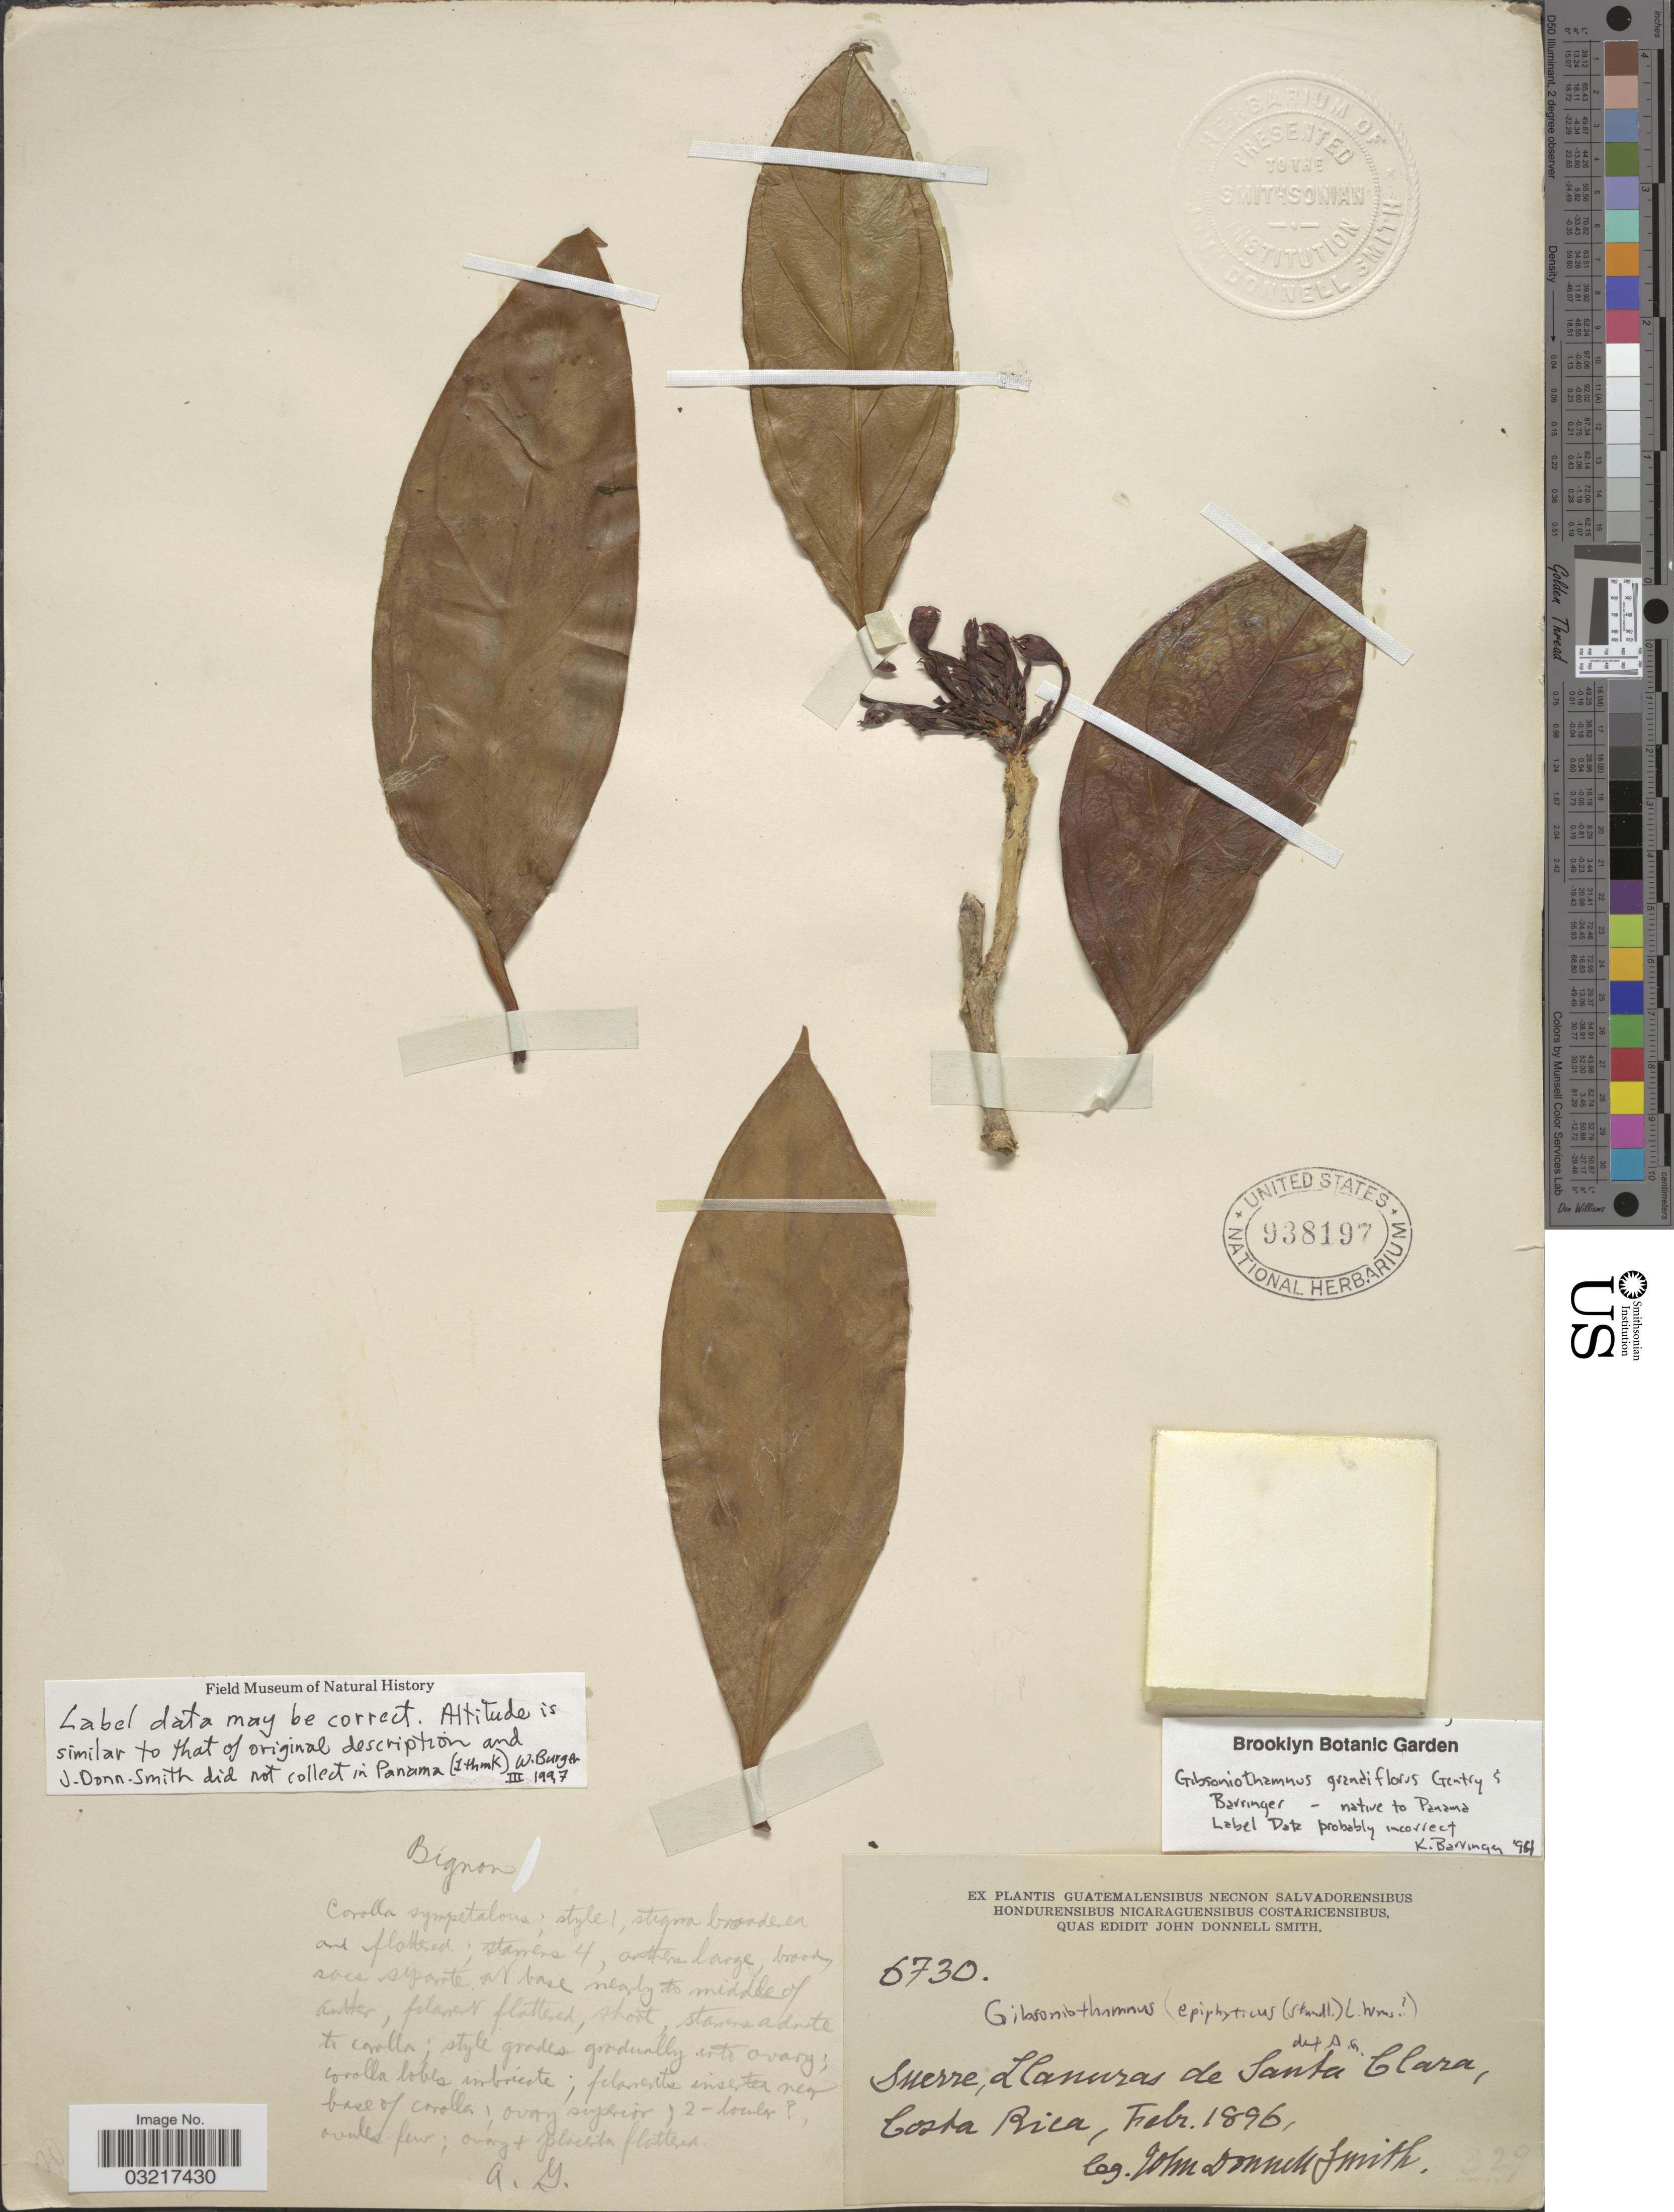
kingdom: Plantae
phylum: Tracheophyta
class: Magnoliopsida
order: Lamiales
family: Schlegeliaceae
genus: Gibsoniothamnus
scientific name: Gibsoniothamnus grandiflorus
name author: A.H. Gentry & Barringer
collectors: J. Donnell Smith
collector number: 6730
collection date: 1896-02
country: Costa Rica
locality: Suerre, Llanuras de Santa Clara.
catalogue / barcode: US 938197